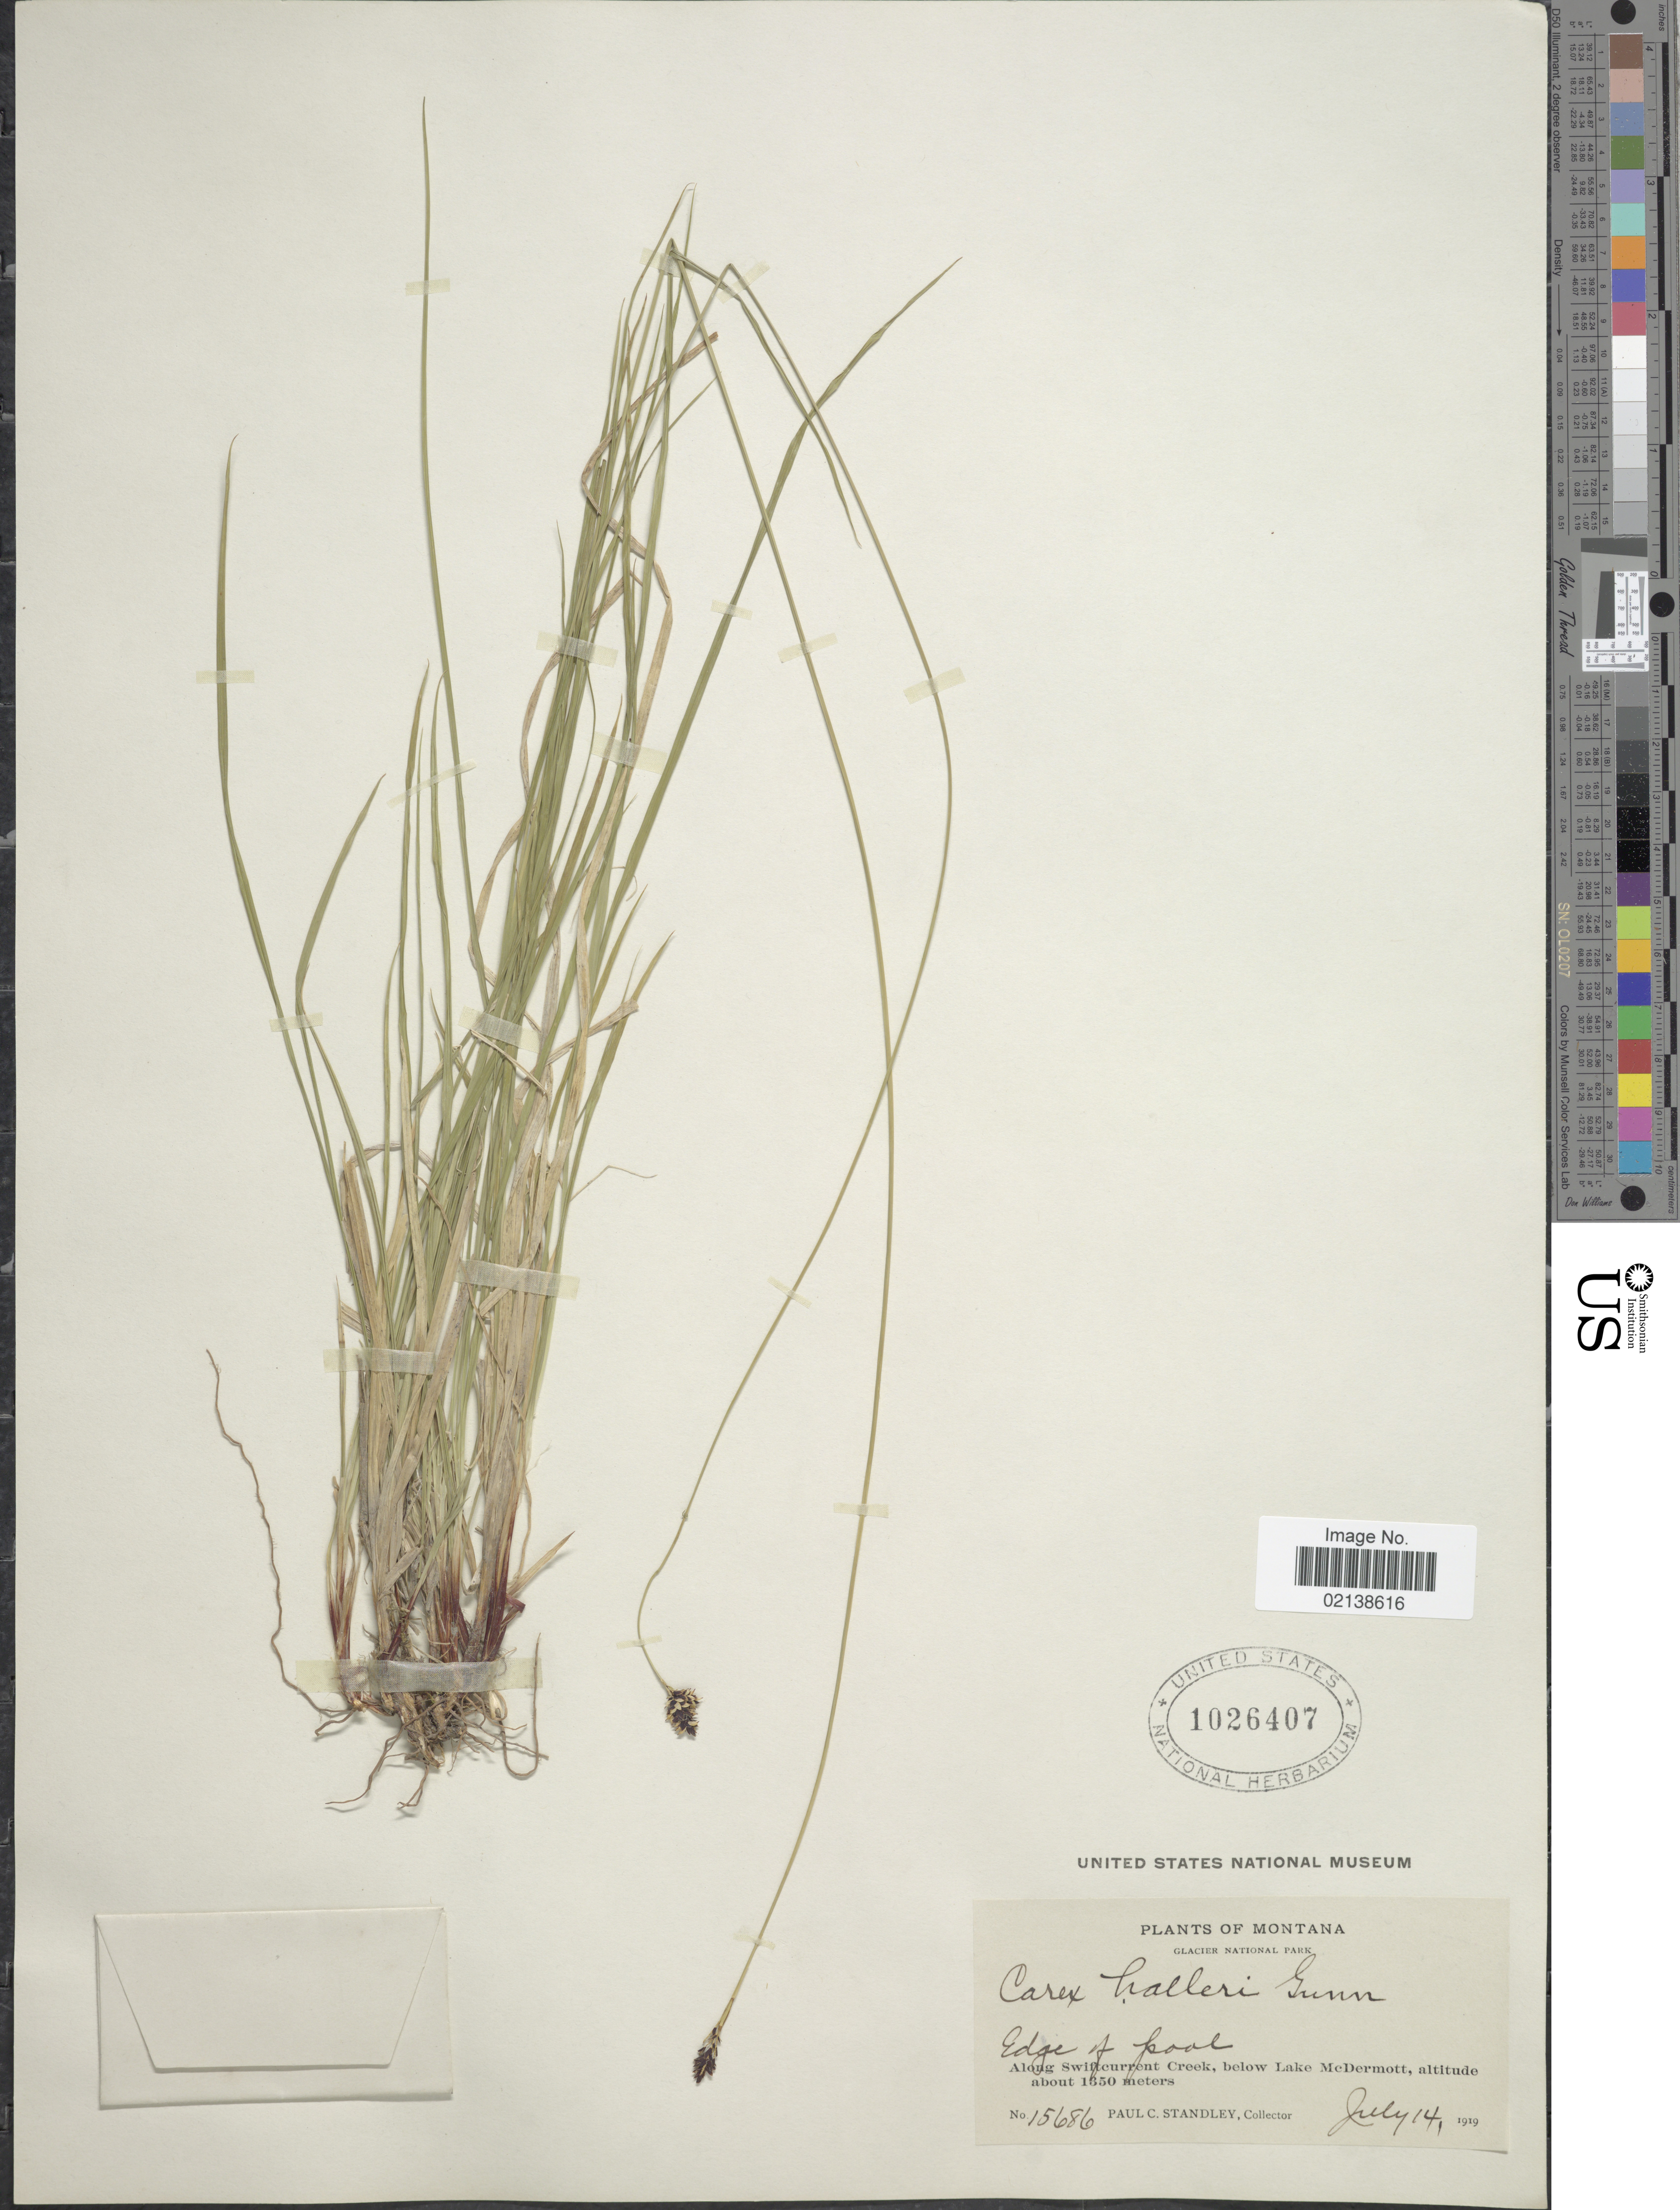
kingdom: Plantae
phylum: Tracheophyta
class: Liliopsida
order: Poales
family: Cyperaceae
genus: Carex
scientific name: Carex stevenii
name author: (Holm) Kalela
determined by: Strong, Mark T., (BOT), Smithsonian Institution - National Museum of Natural History (UNITED STATES)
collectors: P. C. Standley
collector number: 15686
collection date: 1919-07-14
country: United States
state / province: Montana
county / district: Glacier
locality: Glacier National Park, Edge of pool, Along Swiftcurrent Creek, below Lake McDermott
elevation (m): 1350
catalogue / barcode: US 1026407